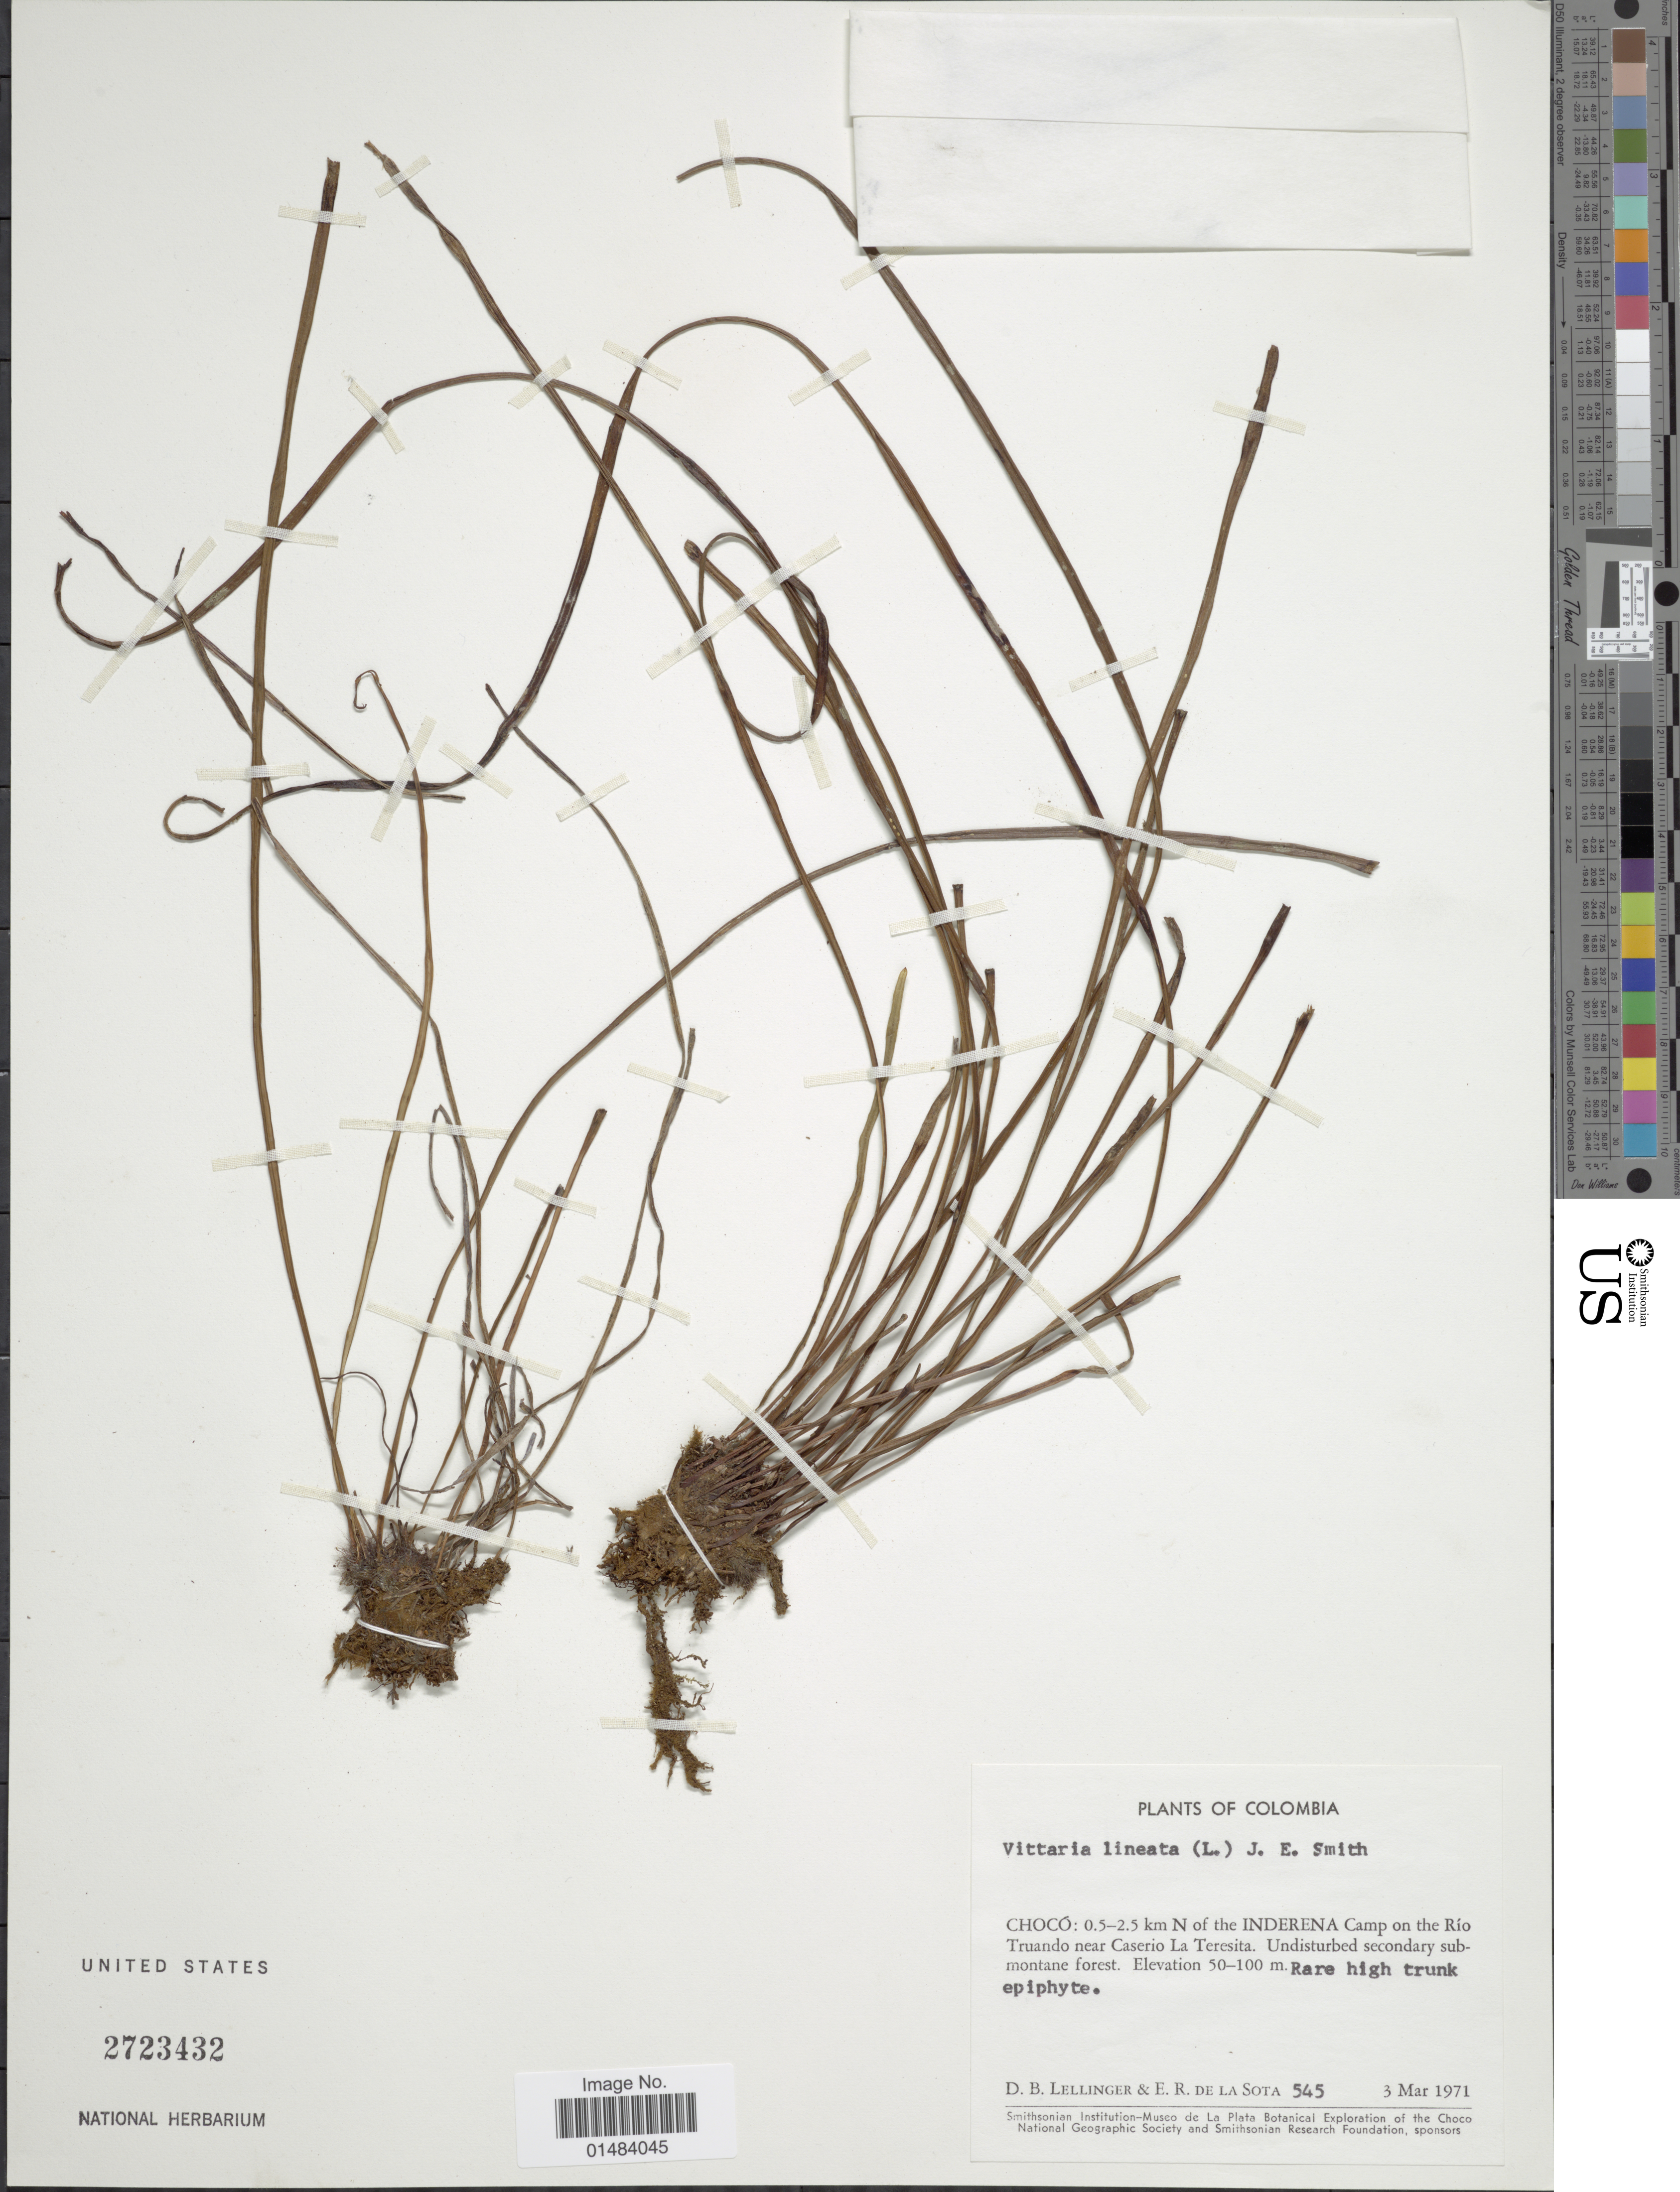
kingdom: Plantae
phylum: Tracheophyta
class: Polypodiopsida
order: Polypodiales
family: Pteridaceae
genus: Vittaria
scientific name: Vittaria lineata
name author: (L.) Sm.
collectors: D. B. Lellinger & E. R. de la Sota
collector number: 545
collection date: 1971-03-03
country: Colombia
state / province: Chocó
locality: Colombia, 0.5-2.5 km N of the Inderena Camp on the Rio Truando near Caserio La Teresita.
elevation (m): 50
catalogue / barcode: US 2723432